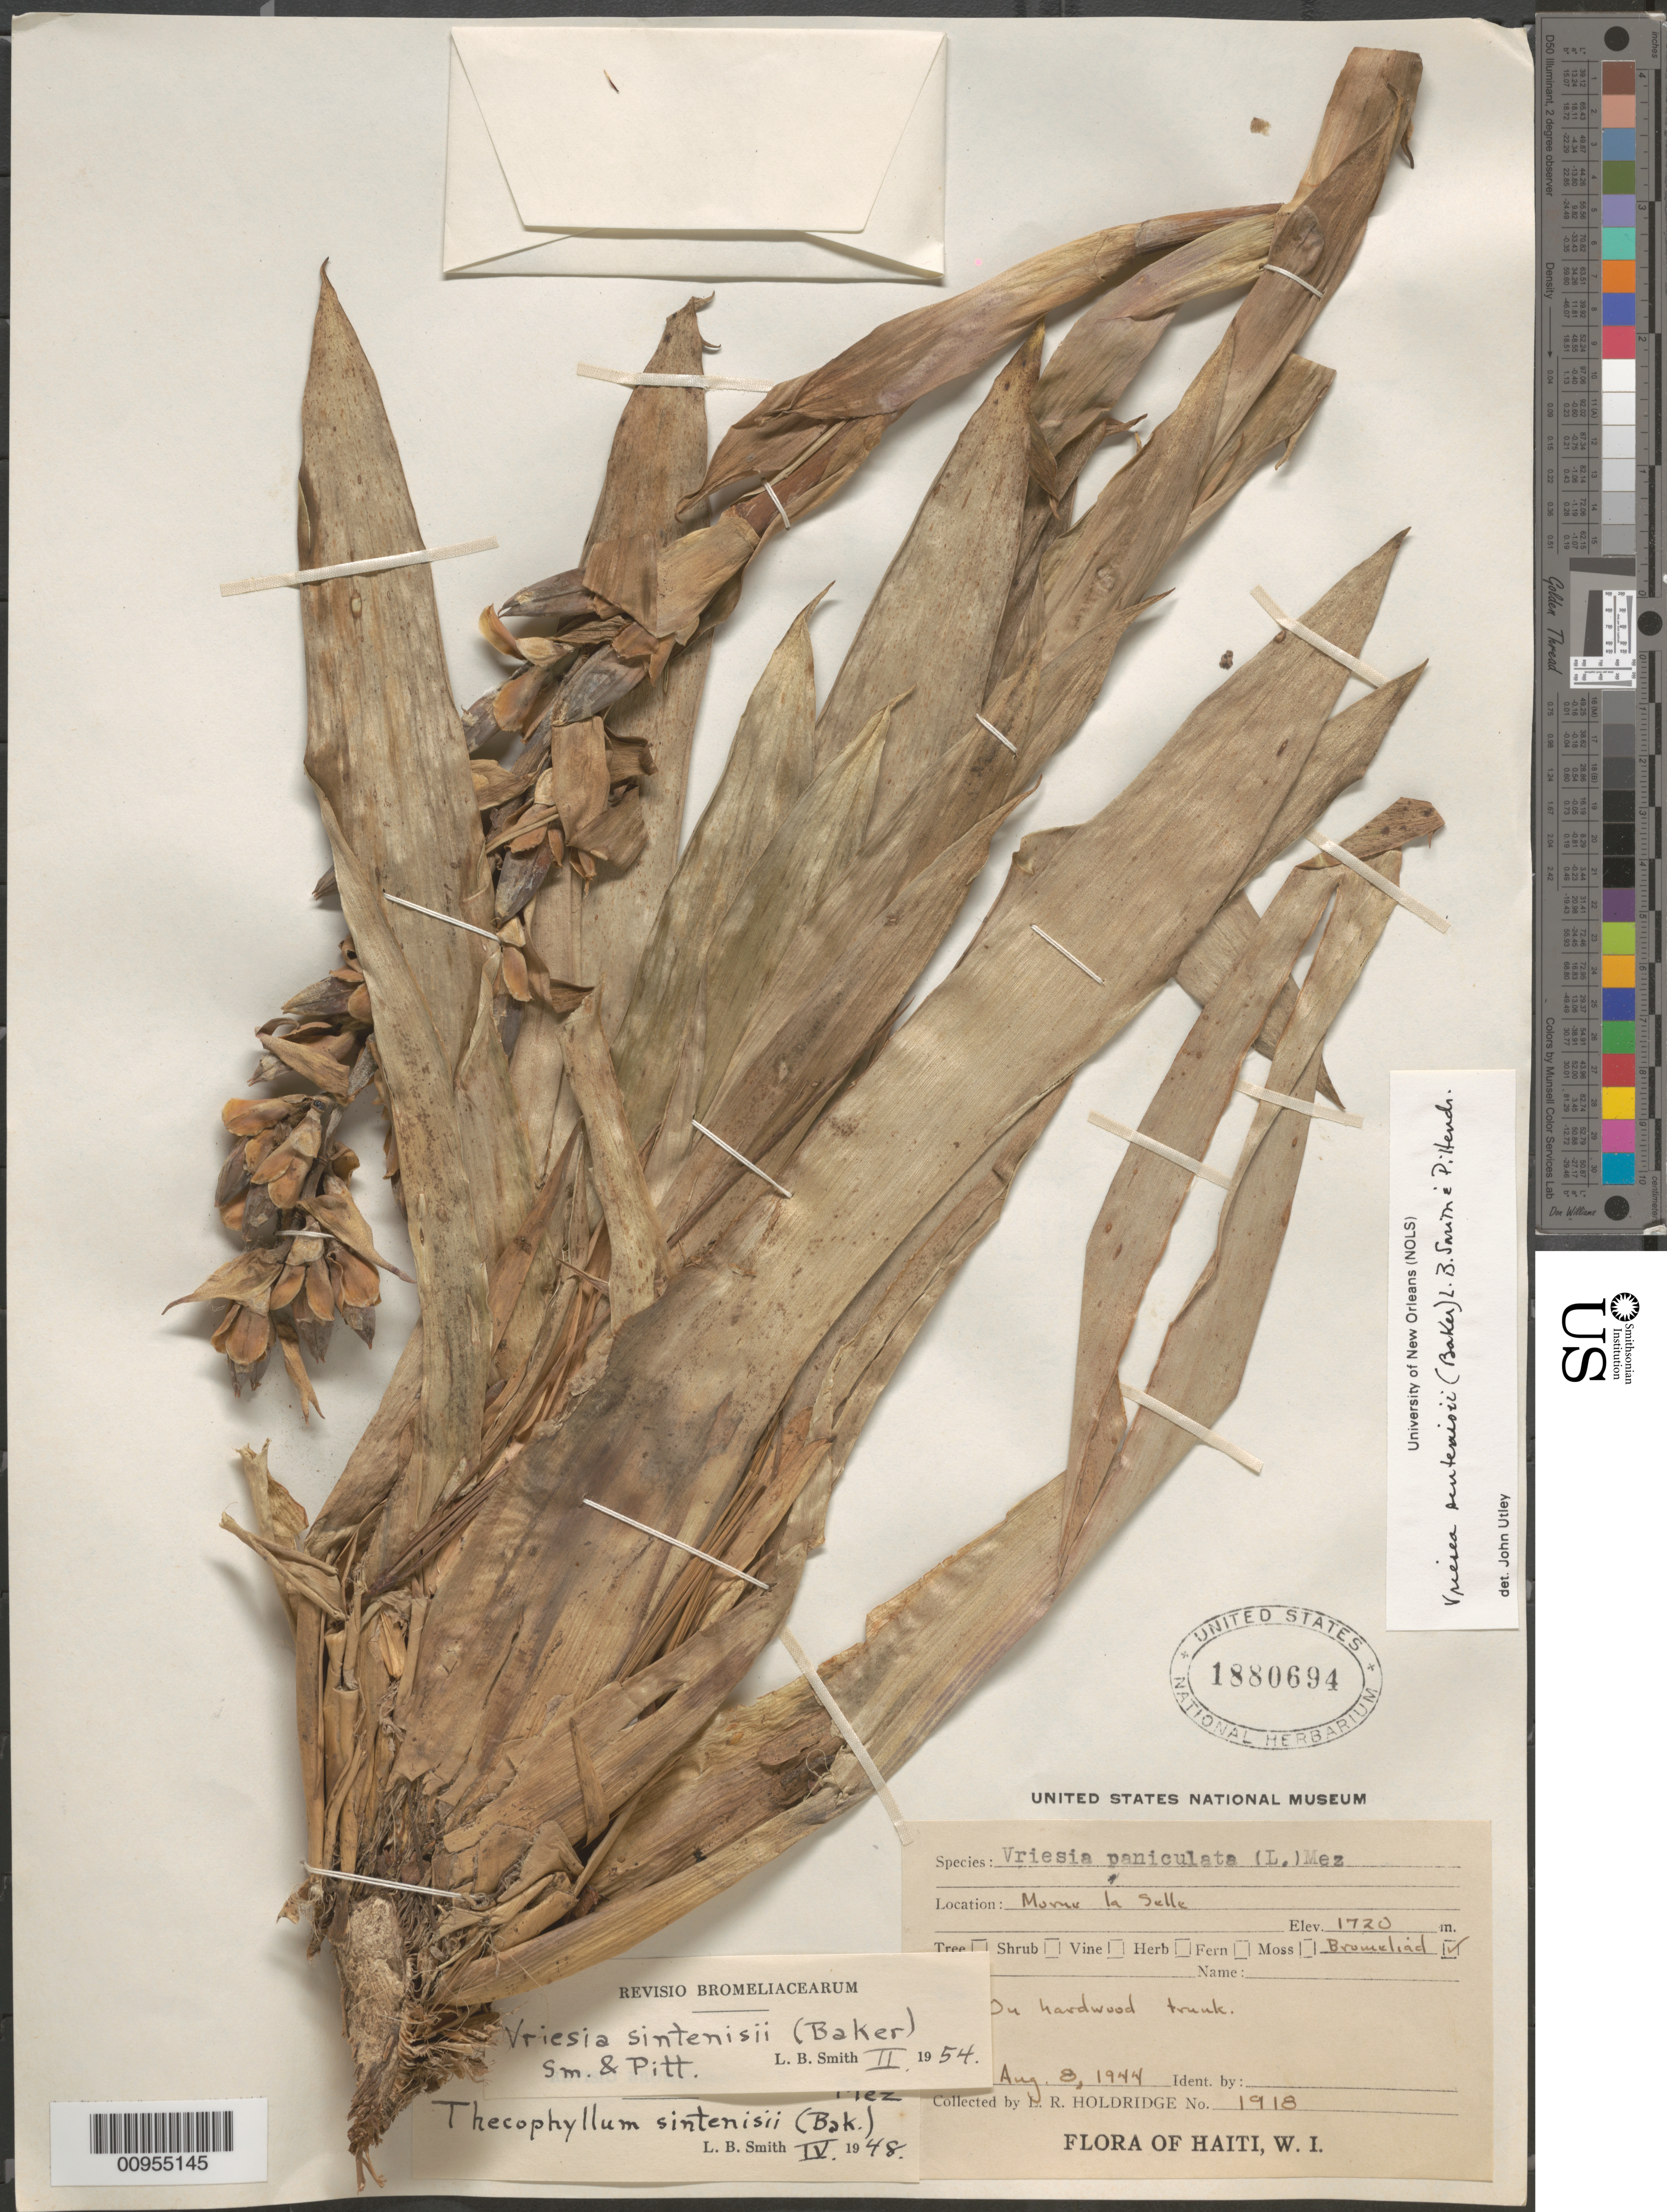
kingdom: Plantae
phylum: Tracheophyta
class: Liliopsida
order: Poales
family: Bromeliaceae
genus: Vriesea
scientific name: Vriesea sintenisii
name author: (Baker) L.B. Sm. & Pittendr.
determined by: Utley, J. F.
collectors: L. Holdridge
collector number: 1918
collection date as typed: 08 Aug 1944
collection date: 1944-08-08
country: Haiti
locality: Morne la Selle.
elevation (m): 1720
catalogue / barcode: US 1880694